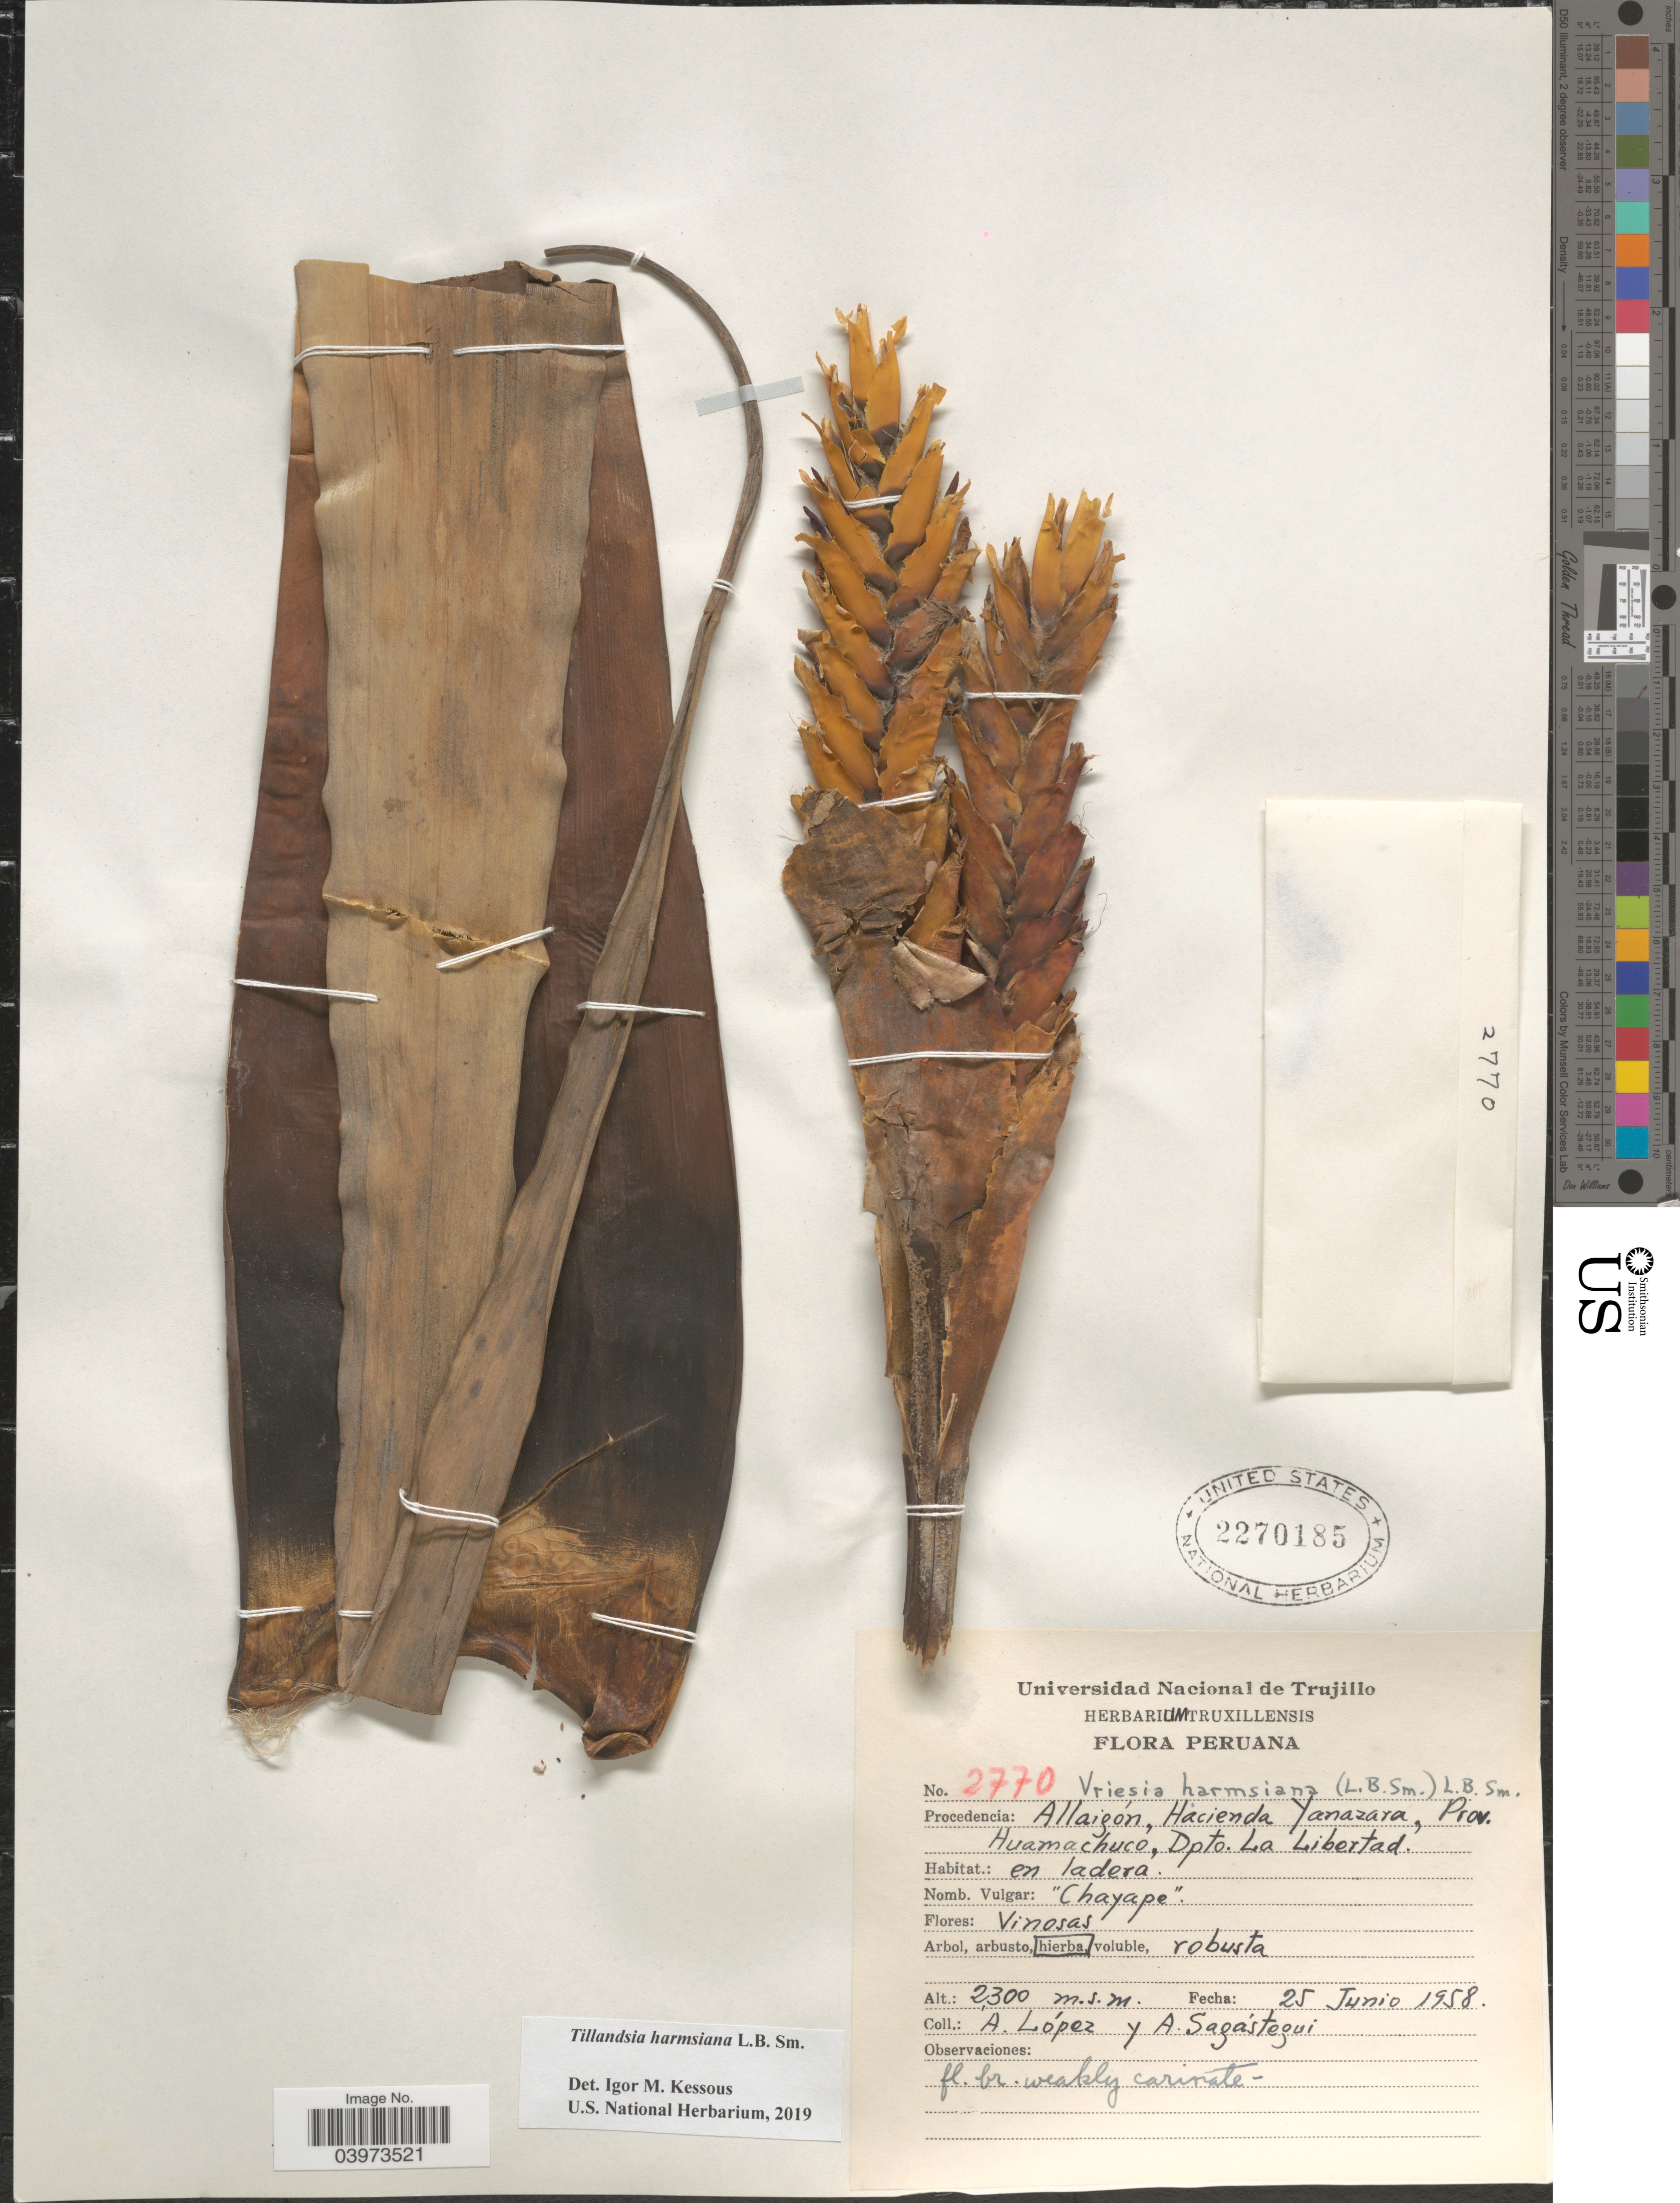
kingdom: Plantae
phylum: Tracheophyta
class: Liliopsida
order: Poales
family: Bromeliaceae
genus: Tillandsia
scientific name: Tillandsia harmsiana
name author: L.B. Sm.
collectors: A. López & A. Sagastegui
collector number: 2770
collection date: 1958-06-25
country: Peru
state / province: La Libertad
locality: Allaizon, Hacienda Yanazara, Prov. Huamachuco, Dpto. La Libertad.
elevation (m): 2300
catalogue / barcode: US 2270185